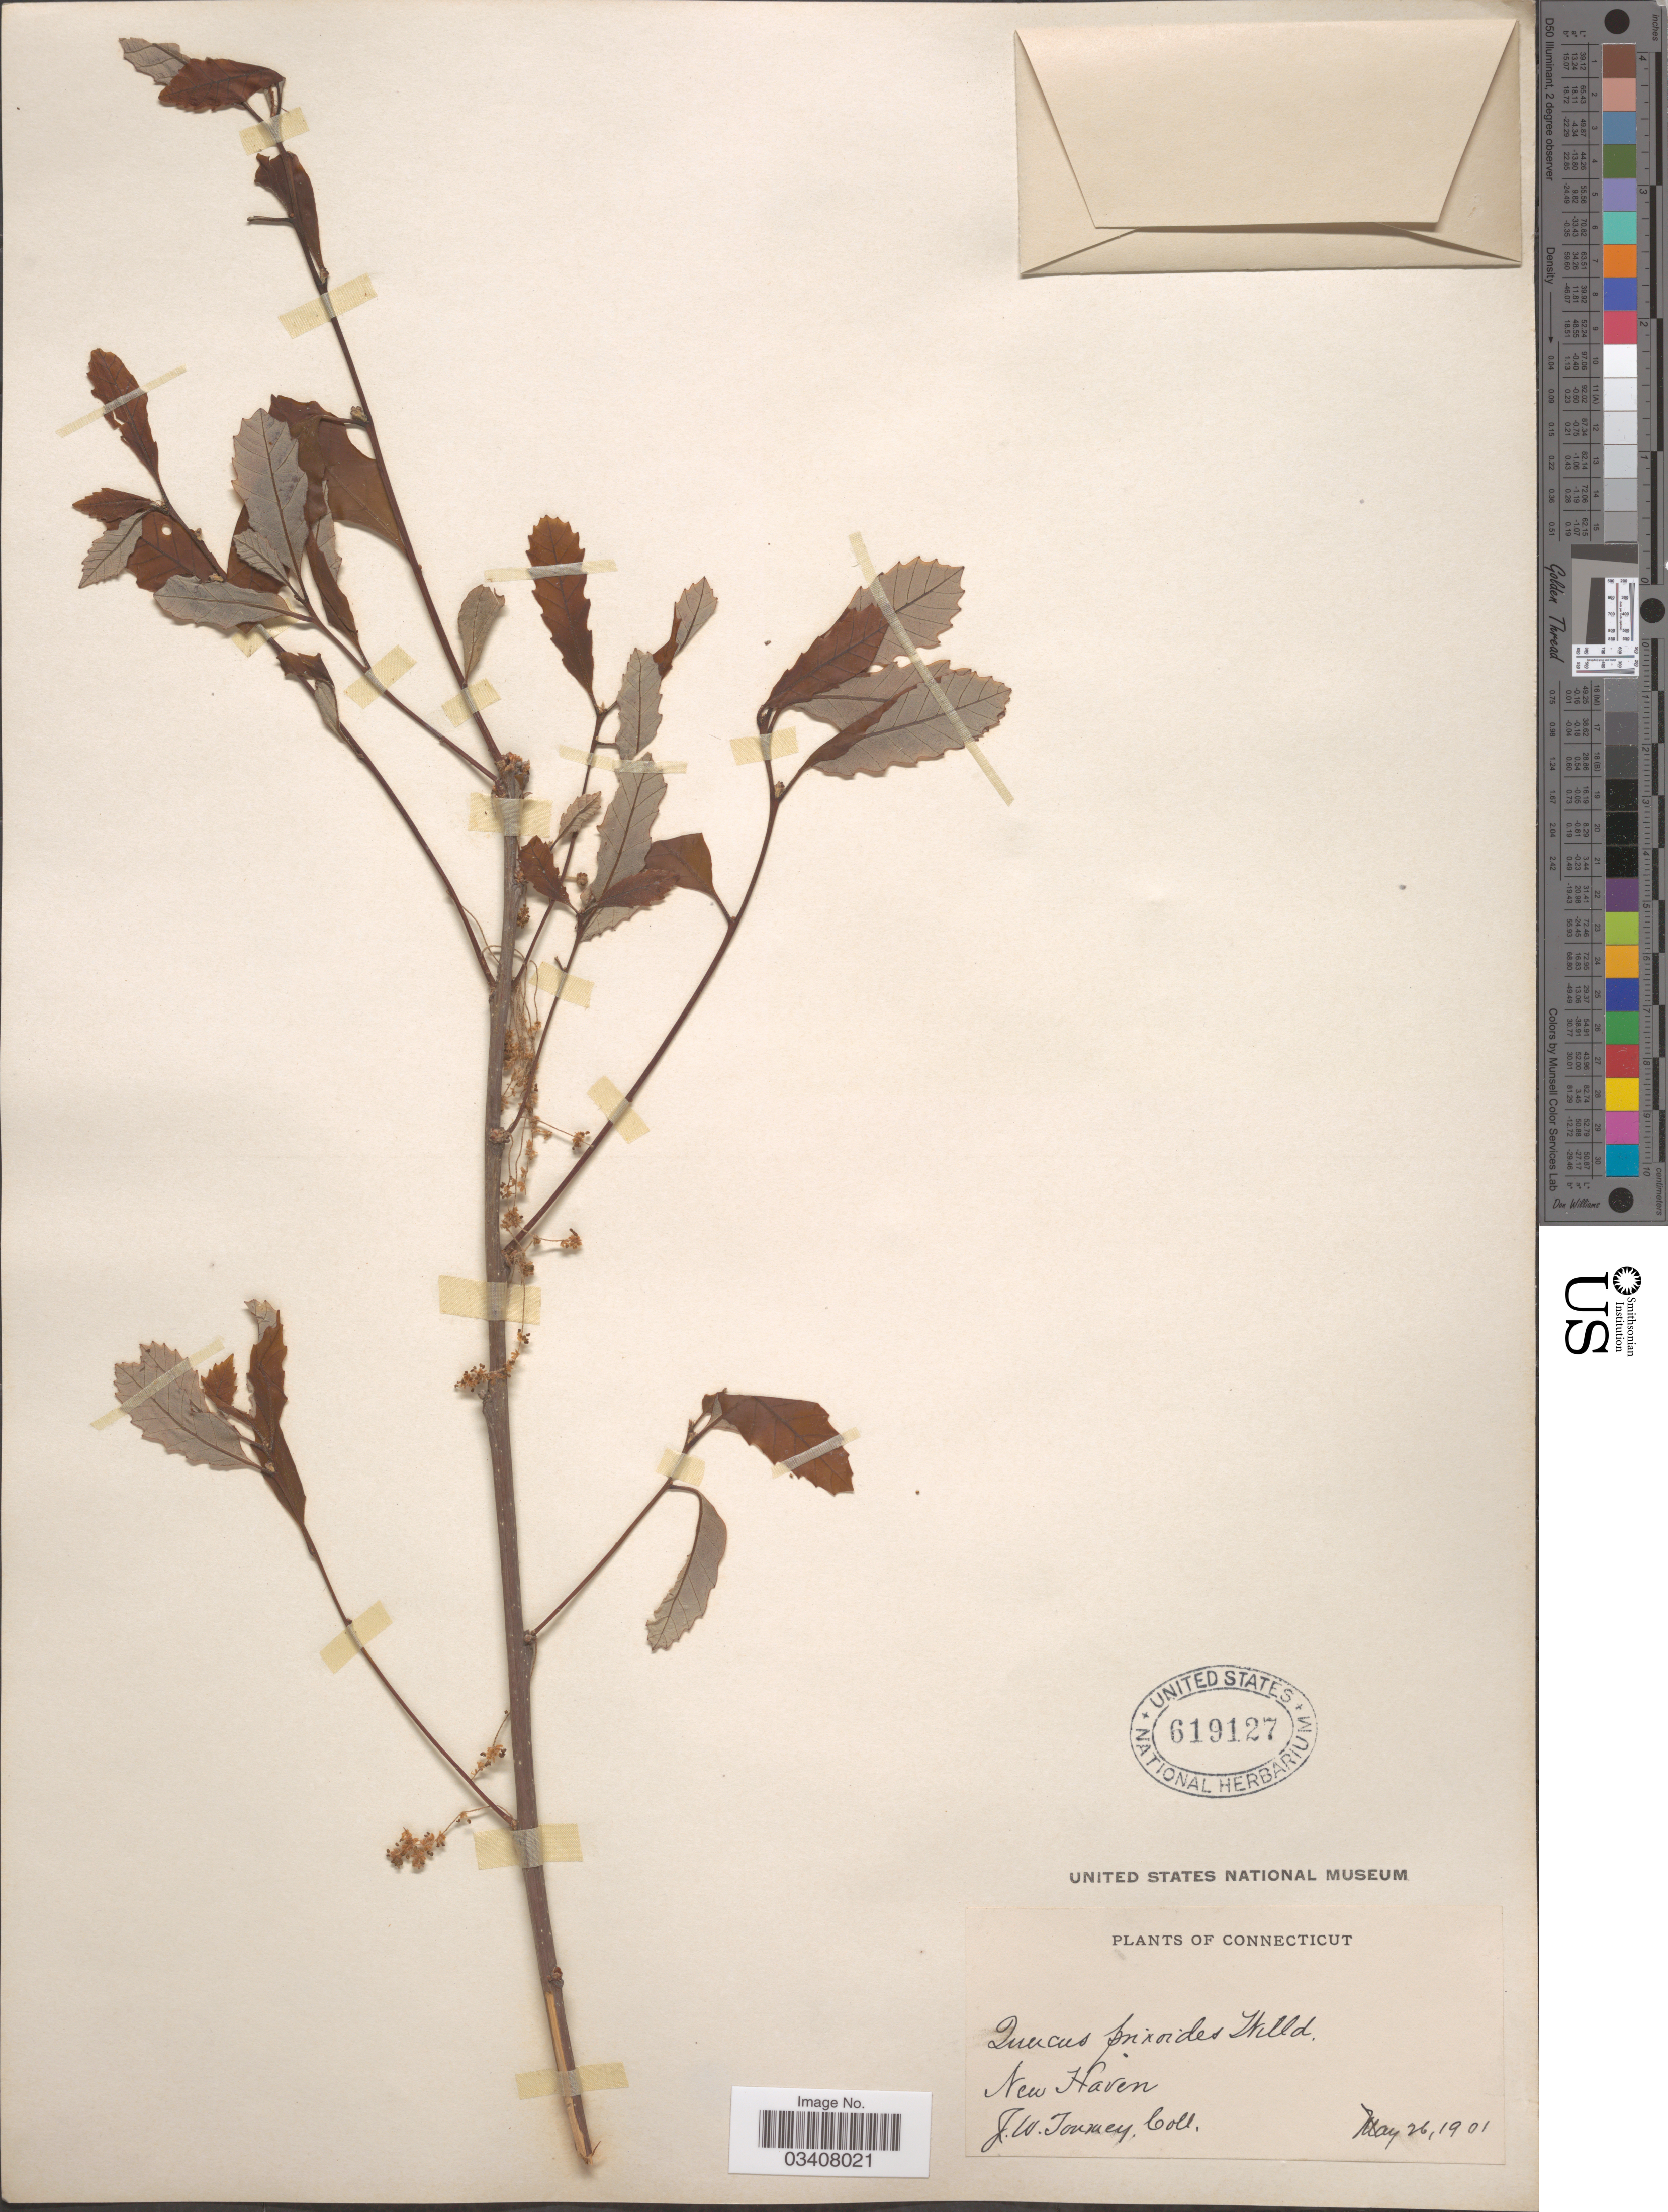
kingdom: Plantae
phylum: Tracheophyta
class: Magnoliopsida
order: Fagales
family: Fagaceae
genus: Quercus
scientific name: Quercus prinoides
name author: Willd.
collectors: J. W. Toumey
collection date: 1901-05-26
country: United States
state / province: Connecticut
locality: New Haven.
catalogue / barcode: US 619127